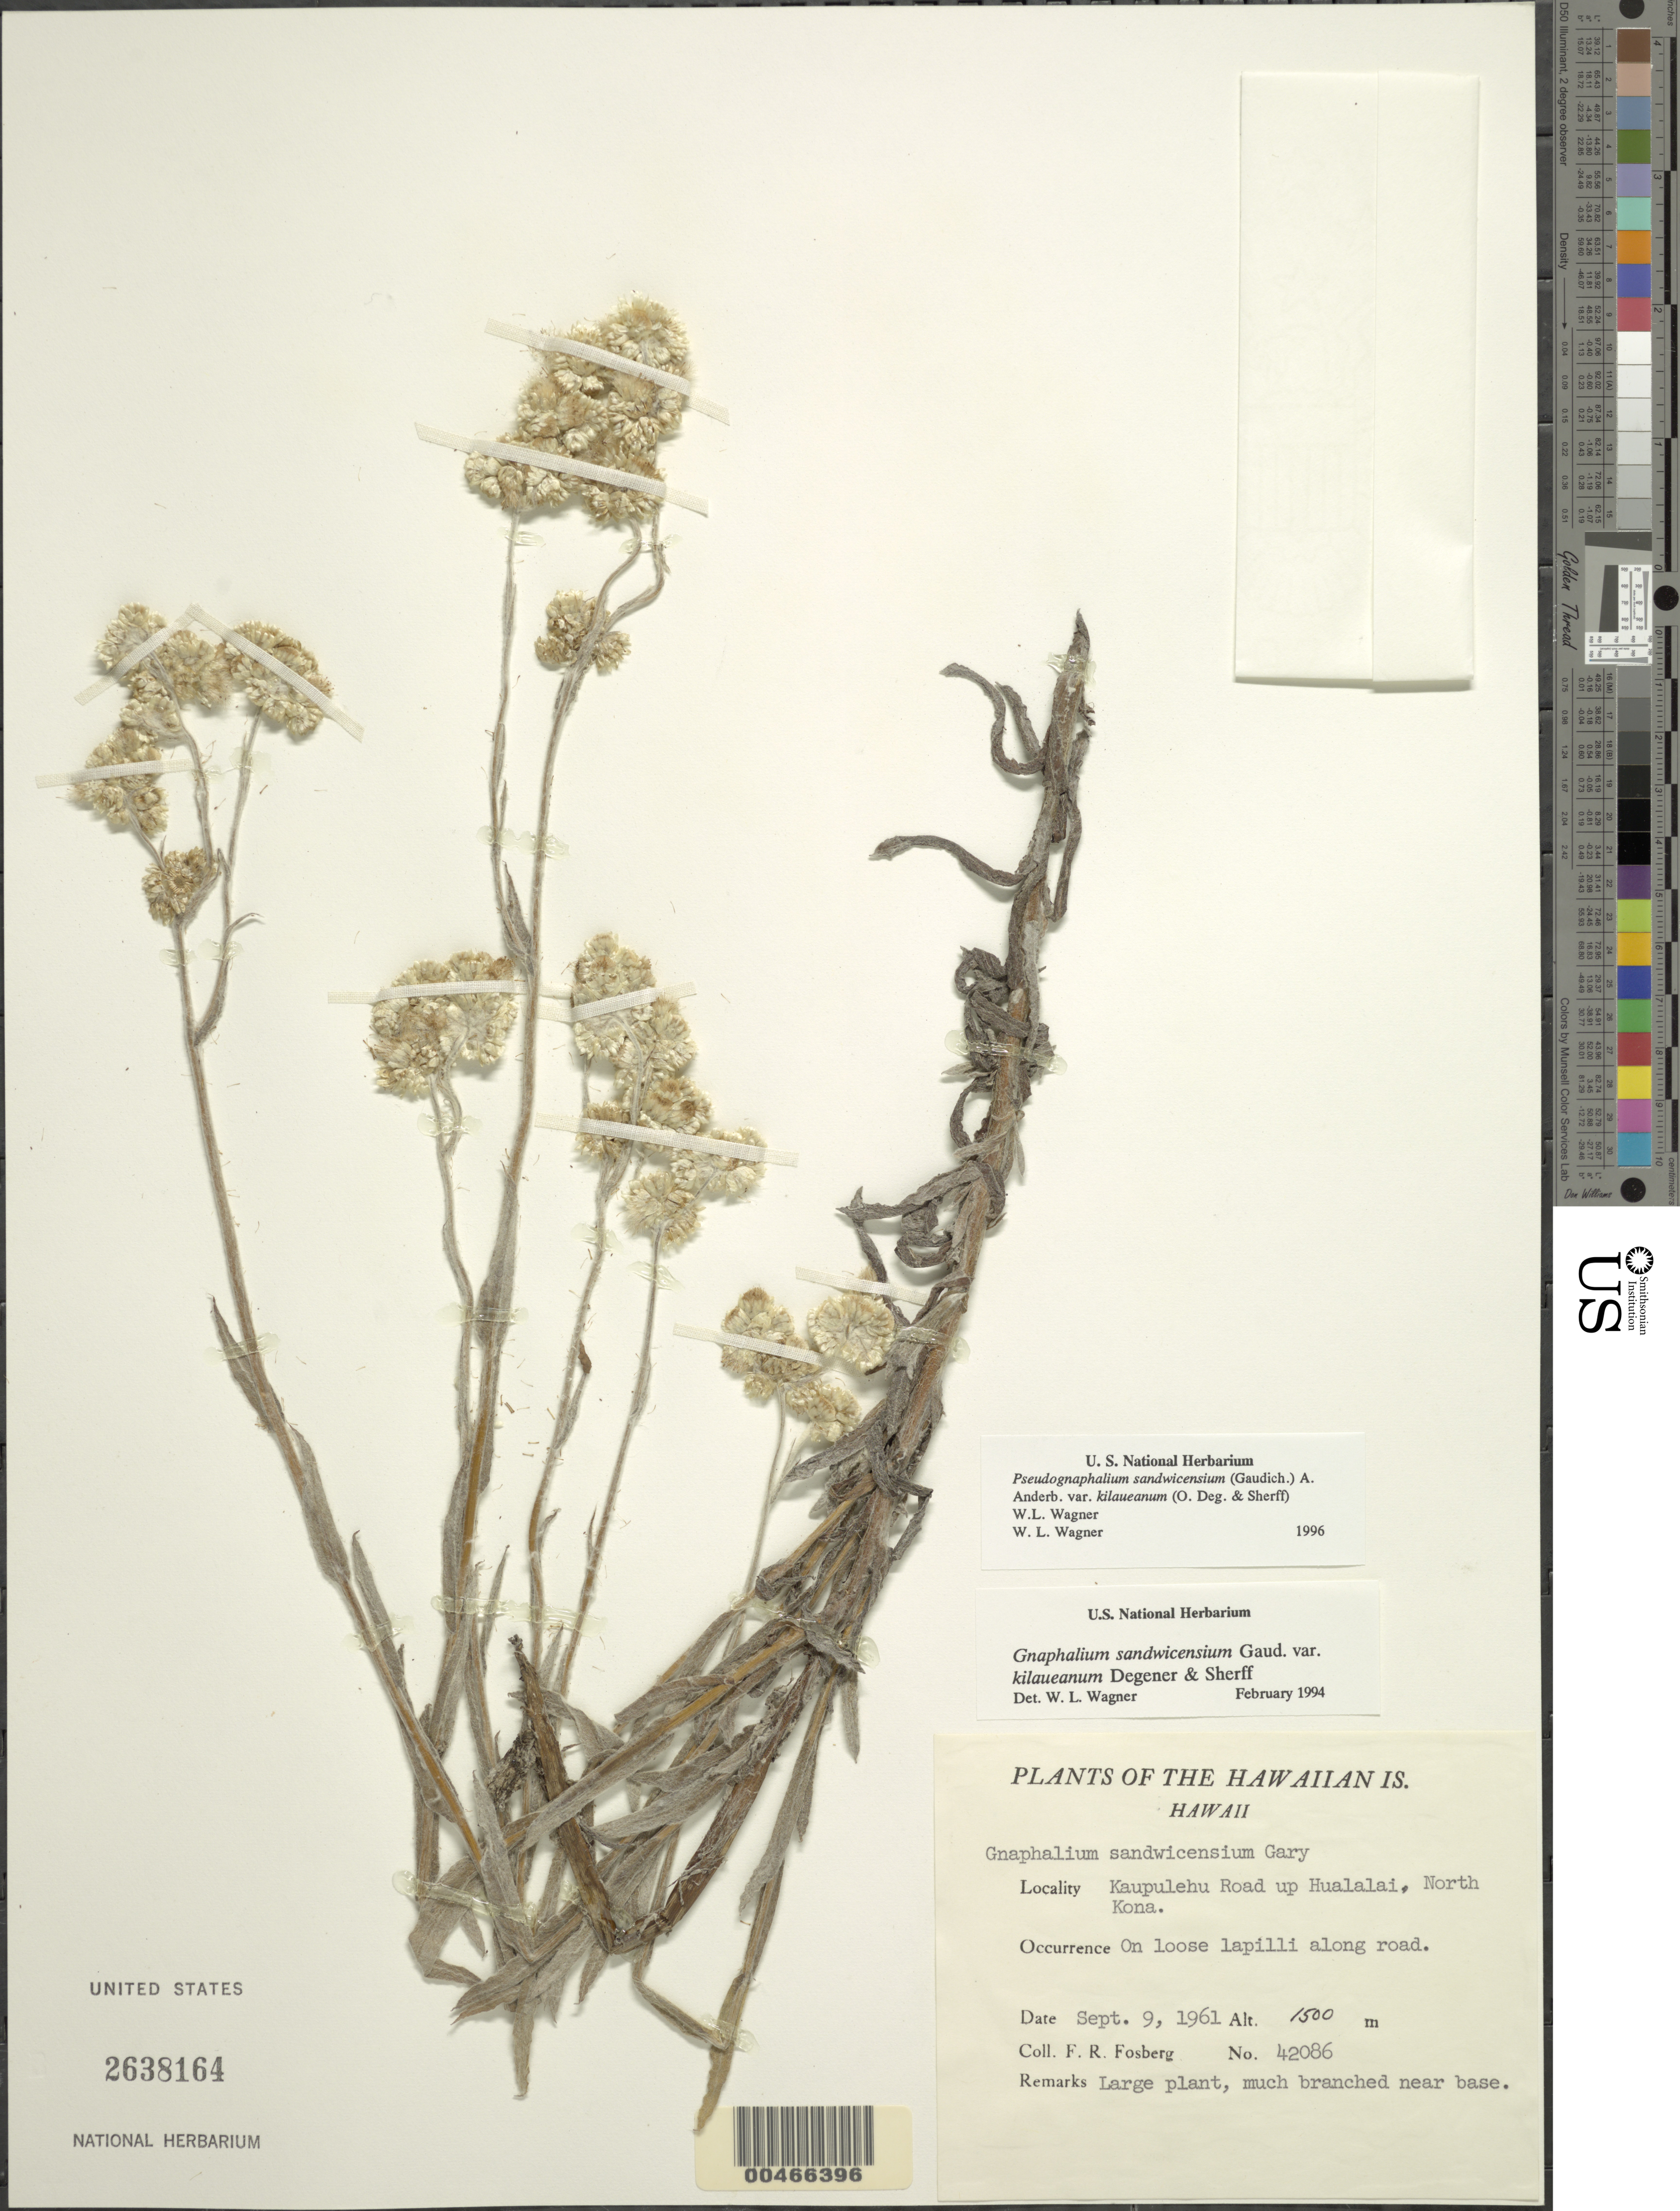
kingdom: Plantae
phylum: Tracheophyta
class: Magnoliopsida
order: Asterales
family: Asteraceae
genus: Pseudognaphalium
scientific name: Pseudognaphalium sandwicensium var. kilaueanum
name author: (O. Deg. & Sherff) W.L. Wagner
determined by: Wagner, W. L., (BOT), Smithsonian Institution - National Museum of Natural History (UNITED STATES)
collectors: F. R. Fosberg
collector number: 42086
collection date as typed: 9 Sep 1961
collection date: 1961-09-09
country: United States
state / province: Hawaii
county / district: Hawaii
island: Hawaii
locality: Kaupulehu Road up Hualalai, N Kona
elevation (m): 1500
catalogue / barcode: US 2638164